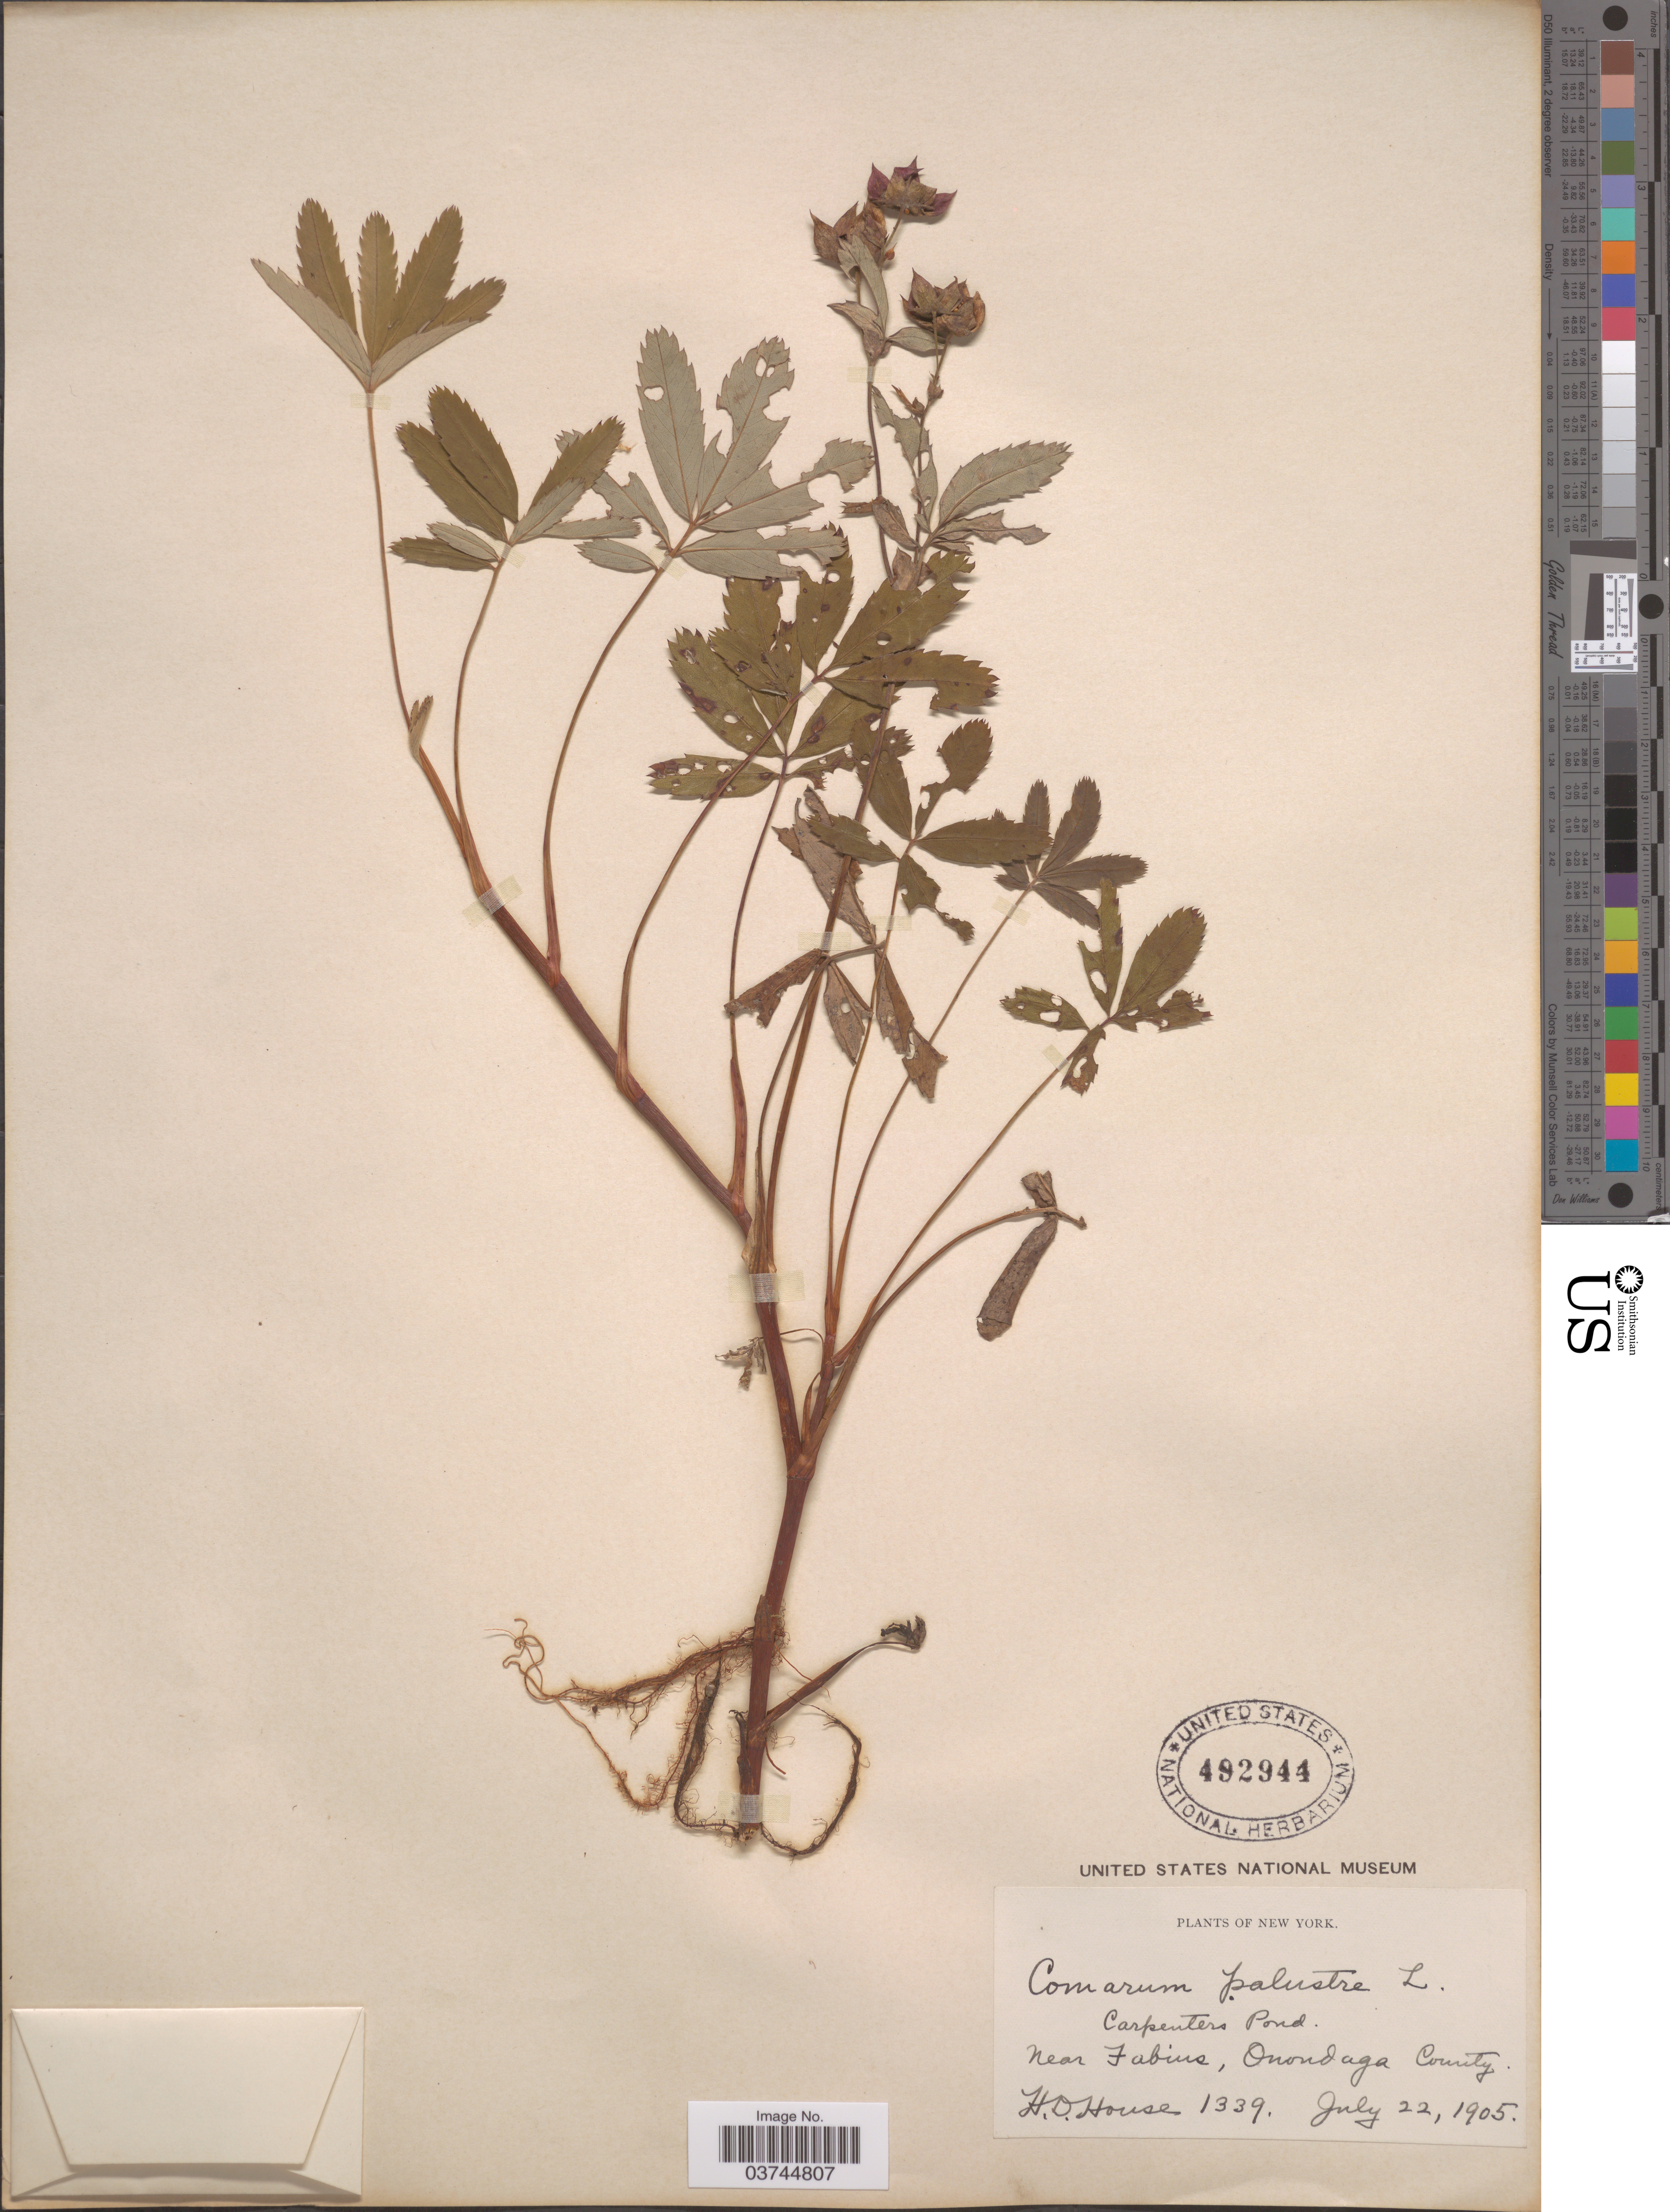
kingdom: Plantae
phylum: Tracheophyta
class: Magnoliopsida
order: Rosales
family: Rosaceae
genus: Comarum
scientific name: Comarum palustre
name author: L.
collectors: H. D. House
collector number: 1339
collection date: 1905-07-22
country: United States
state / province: New York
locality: Carpenters Pond. Near Fabius, Onondaga County.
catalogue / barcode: US 492944